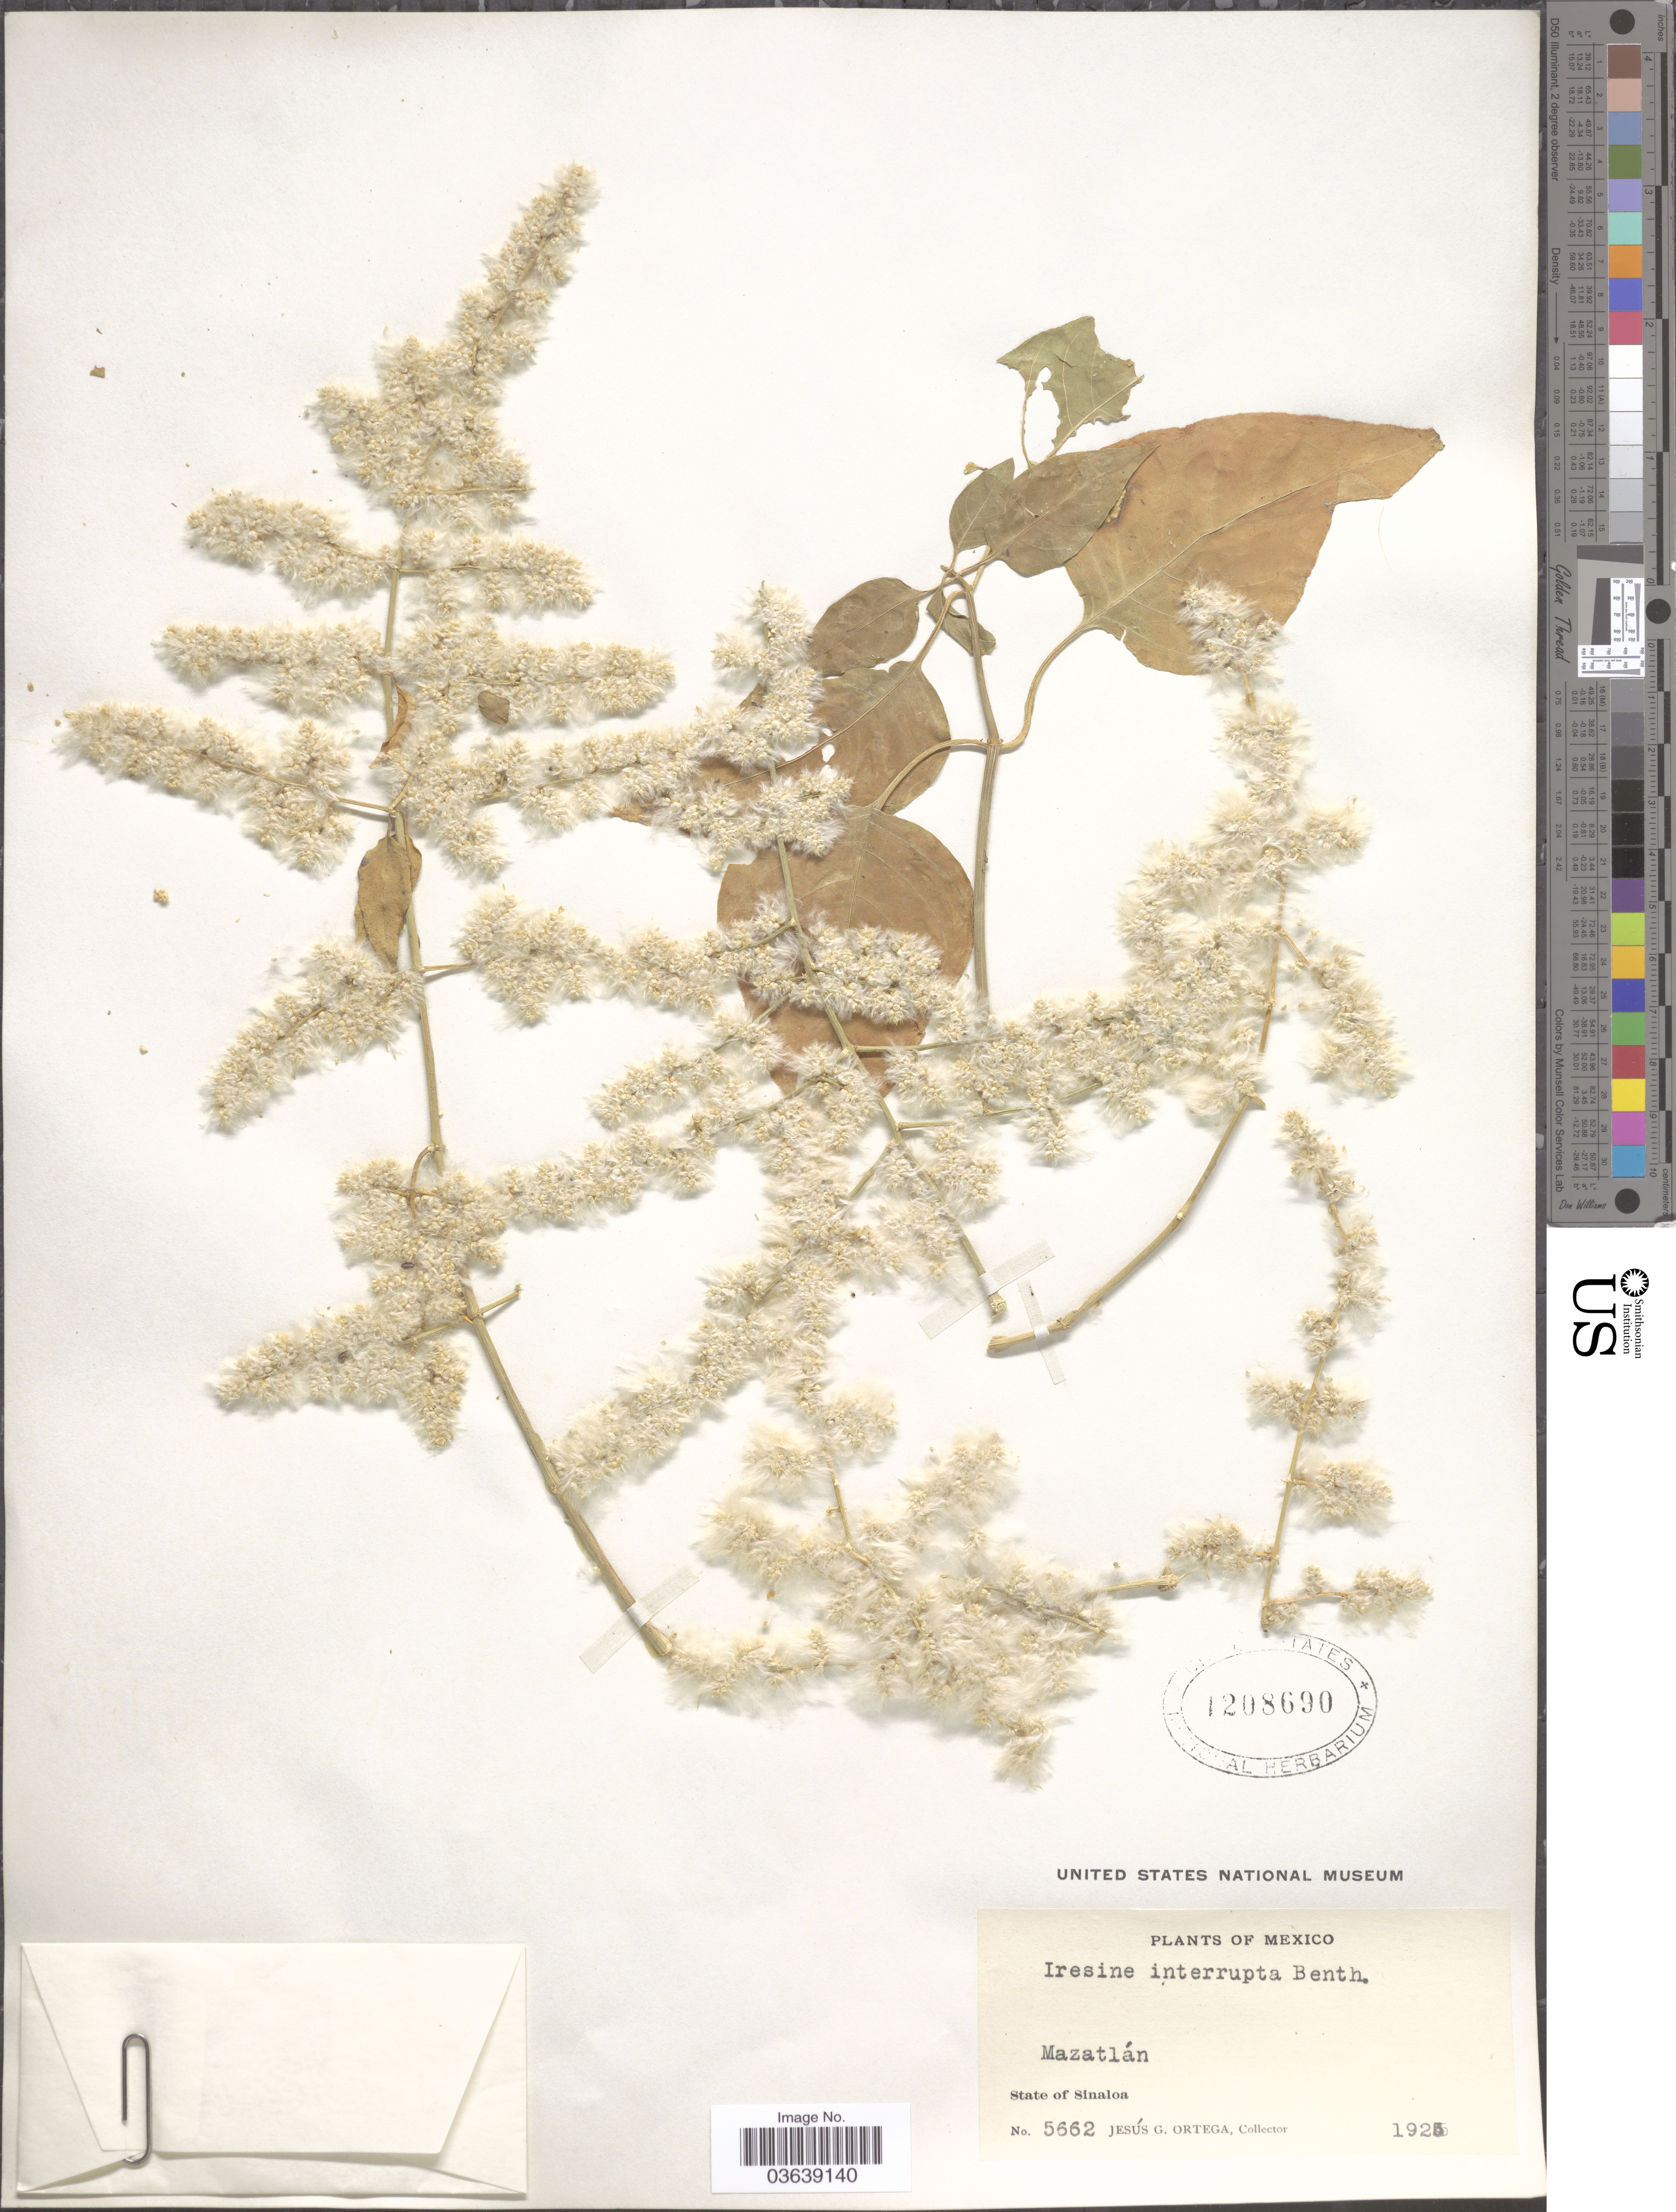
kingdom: Plantae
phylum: Tracheophyta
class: Magnoliopsida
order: Caryophyllales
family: Amaranthaceae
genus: Iresine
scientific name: Iresine interrupta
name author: Benth.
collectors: J. Ortega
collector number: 5662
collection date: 1925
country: Mexico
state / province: Sinaloa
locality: Mazatlán.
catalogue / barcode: US 1208690